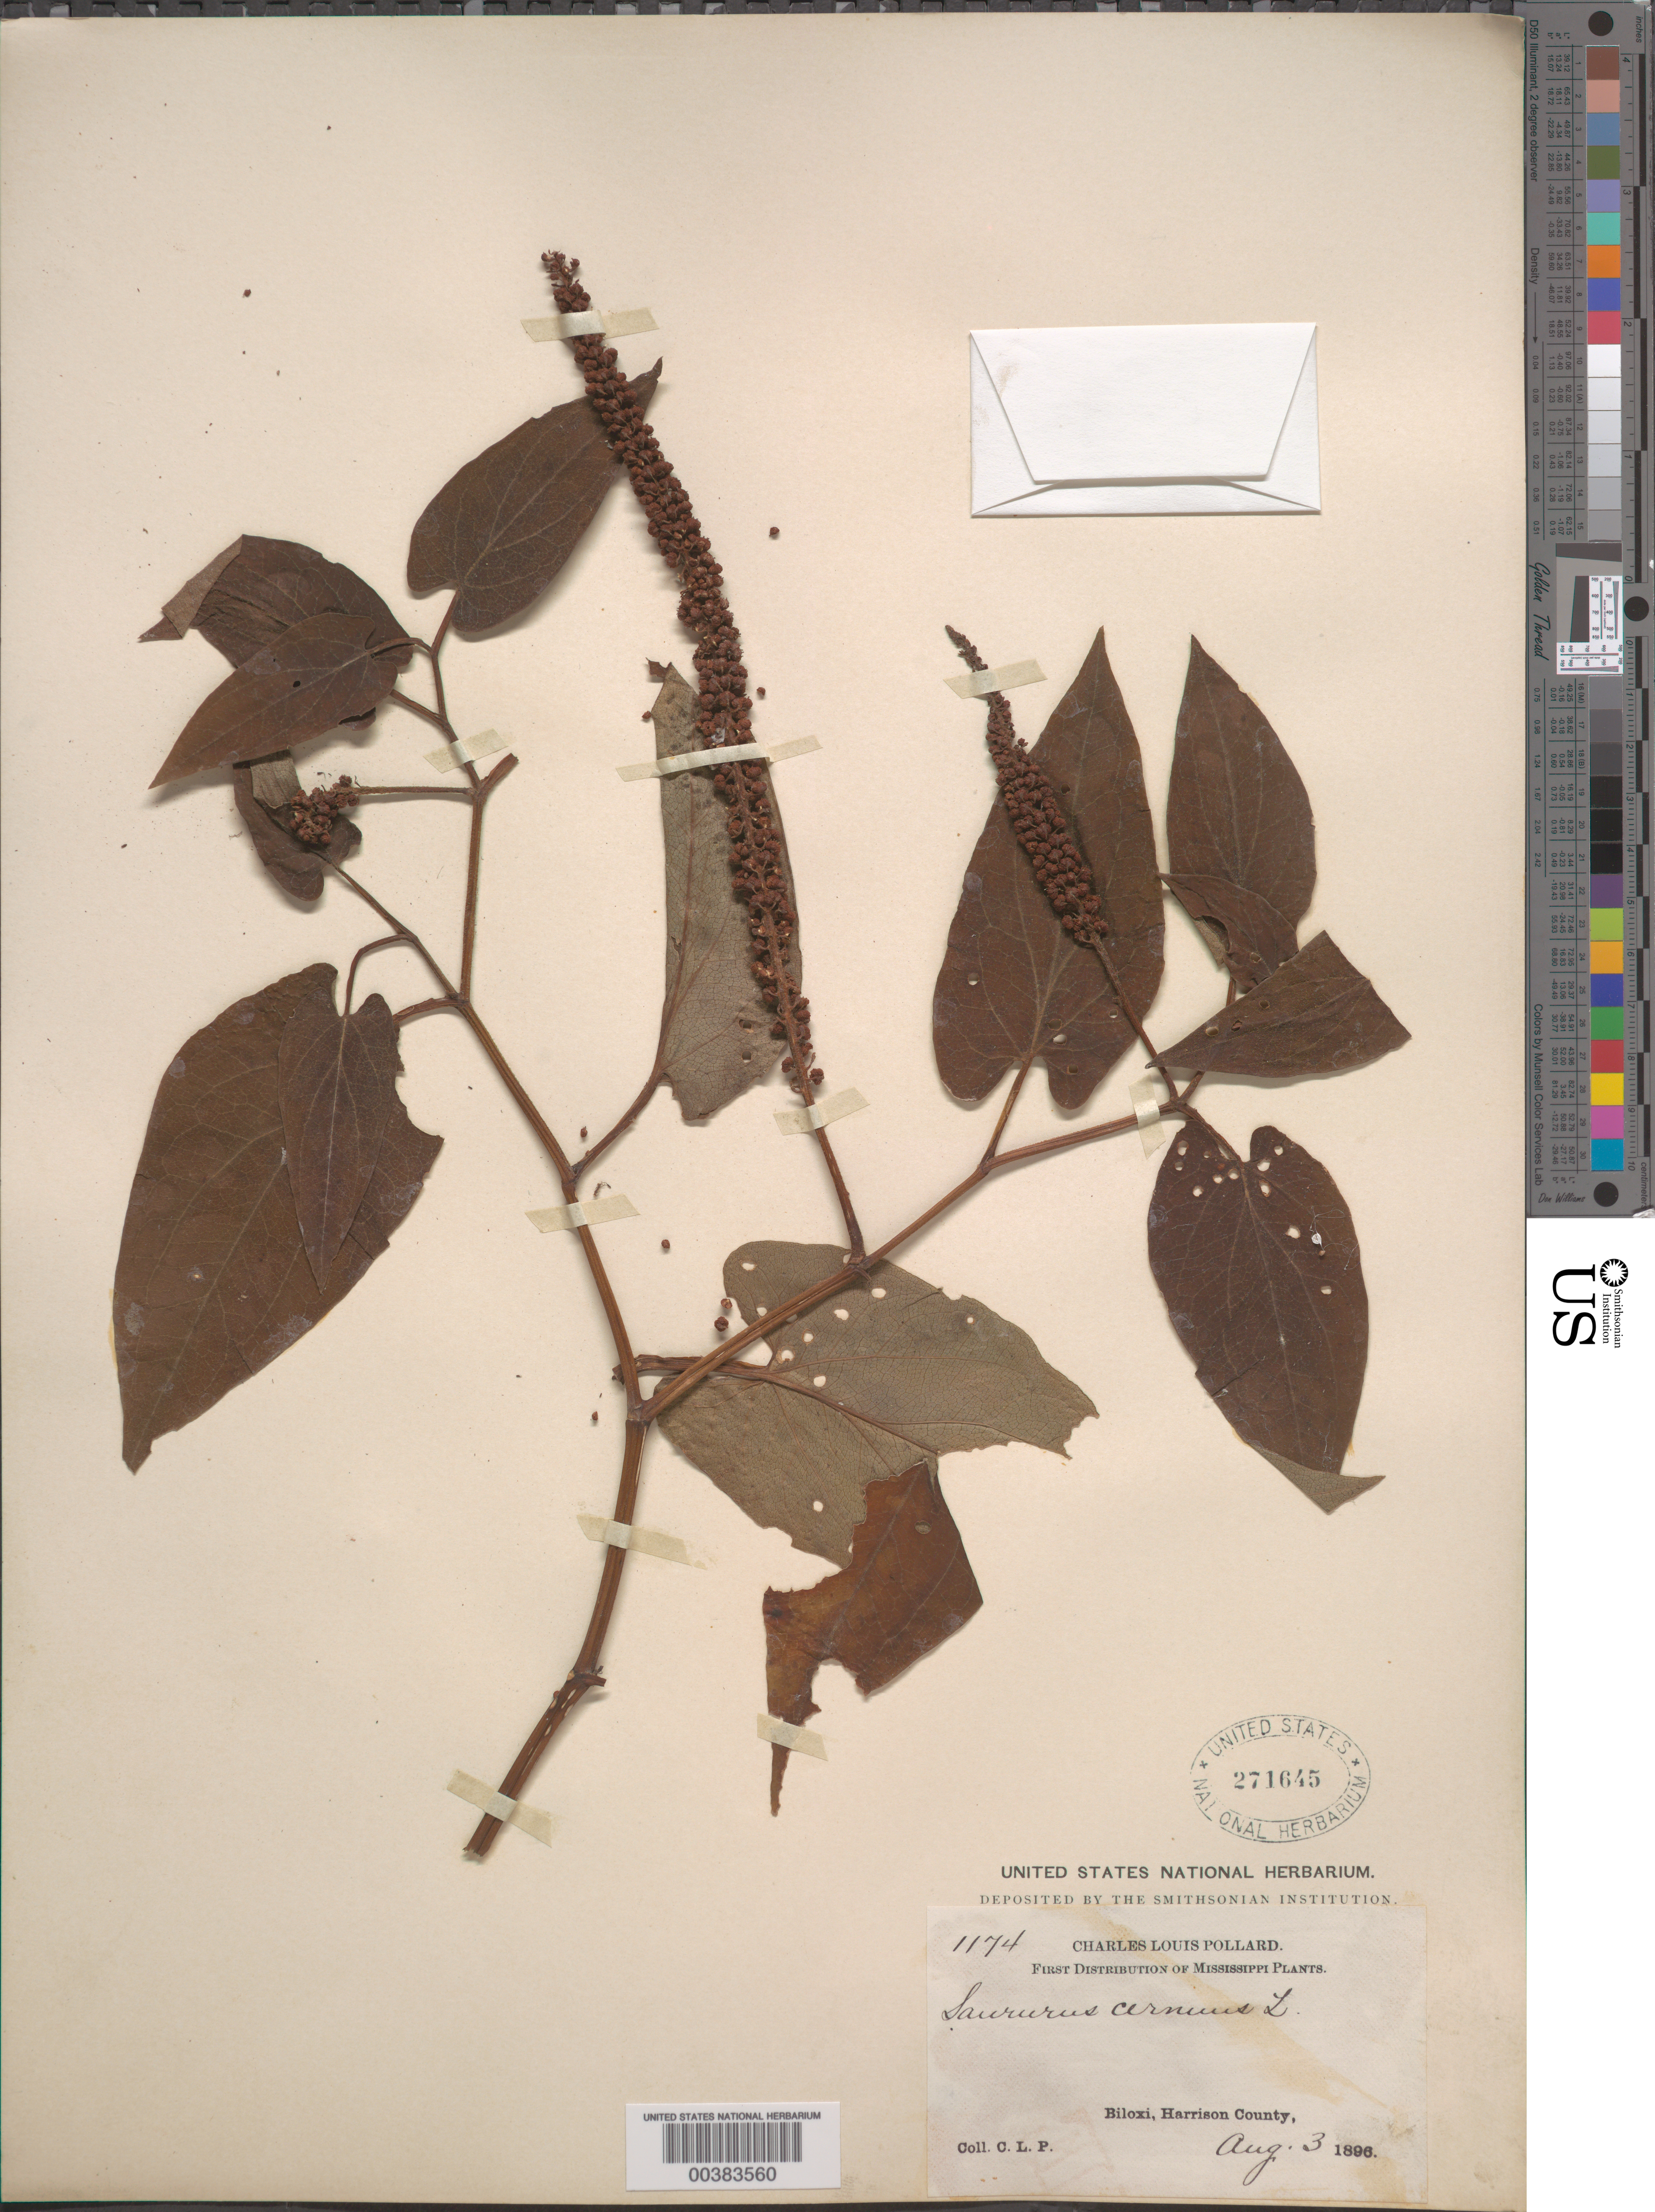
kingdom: Plantae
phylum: Tracheophyta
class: Magnoliopsida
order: Piperales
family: Saururaceae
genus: Saururus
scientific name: Saururus cernuus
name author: L.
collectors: C. L. Pollard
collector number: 1174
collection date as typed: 03 Aug 1896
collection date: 1896-08-03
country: United States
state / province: Mississippi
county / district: Harrison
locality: Biloxi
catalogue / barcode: US 271645